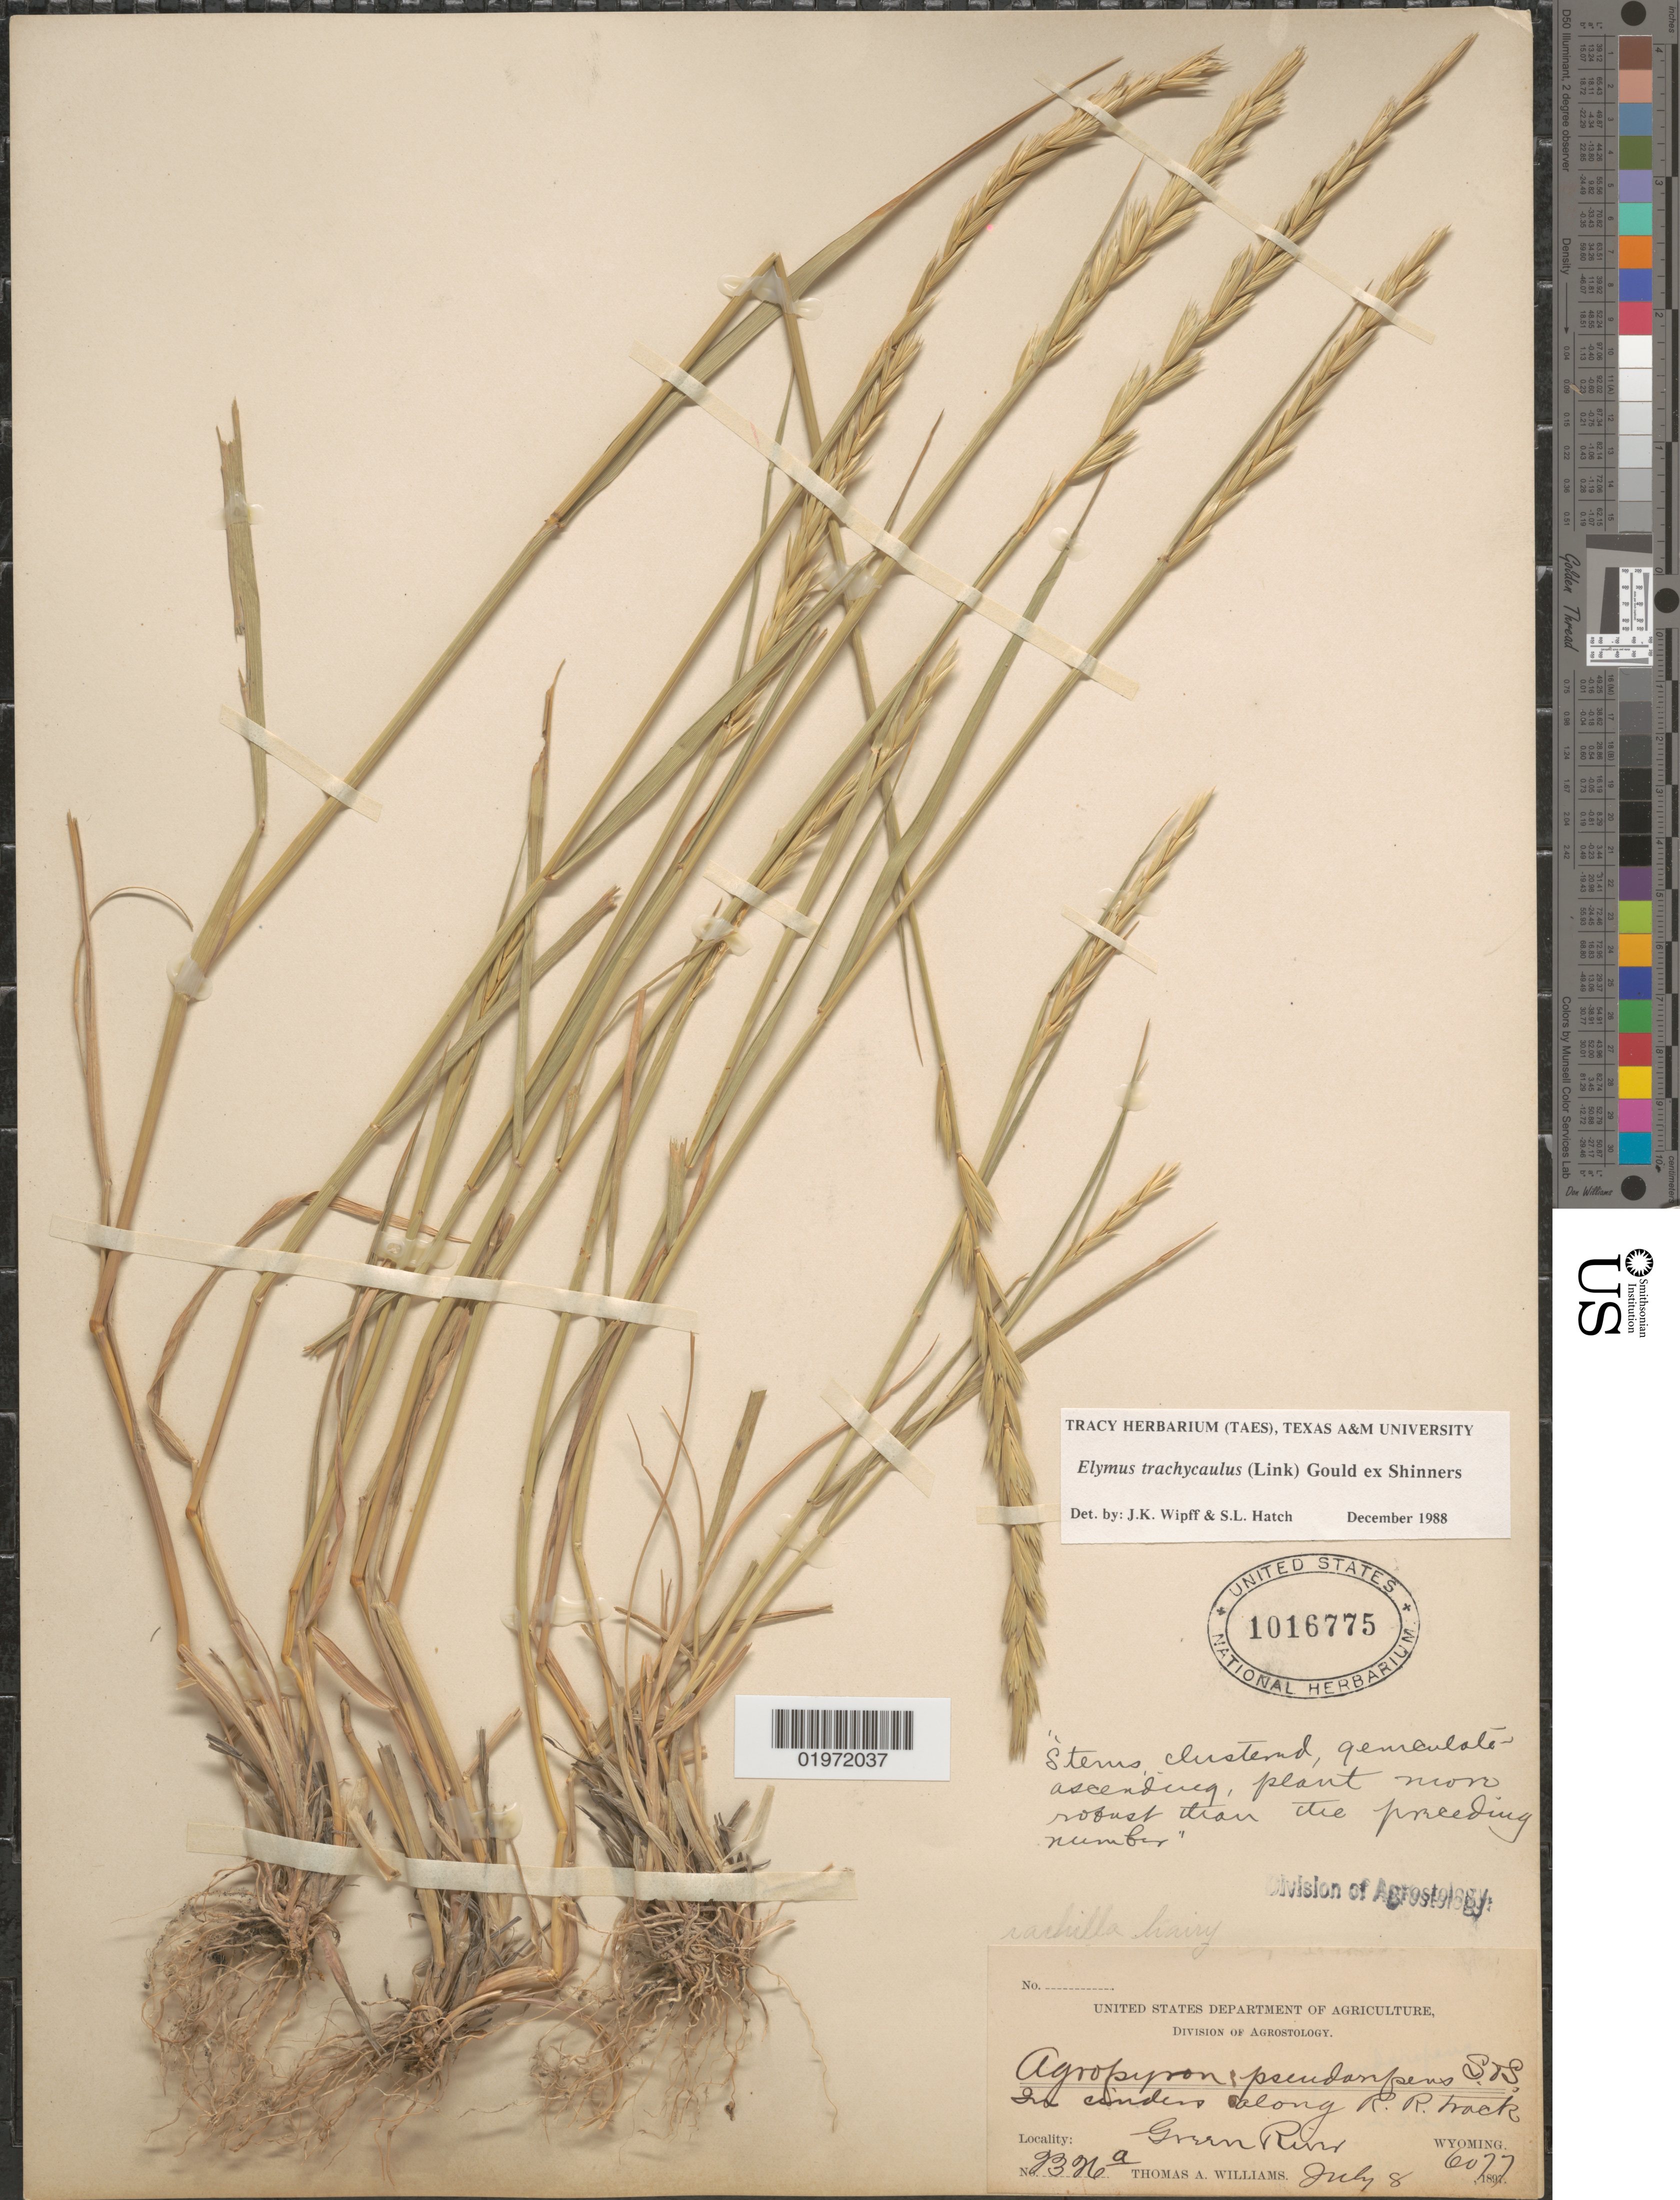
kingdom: Plantae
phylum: Tracheophyta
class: Liliopsida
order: Poales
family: Poaceae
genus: Elymus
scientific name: Elymus trachycaulus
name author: (Link) Gould ex Shinners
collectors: T. A. Williams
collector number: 2326a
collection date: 1897-07-08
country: United States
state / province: Wyoming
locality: In cinders along R.R. track. Green River.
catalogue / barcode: US 1016775